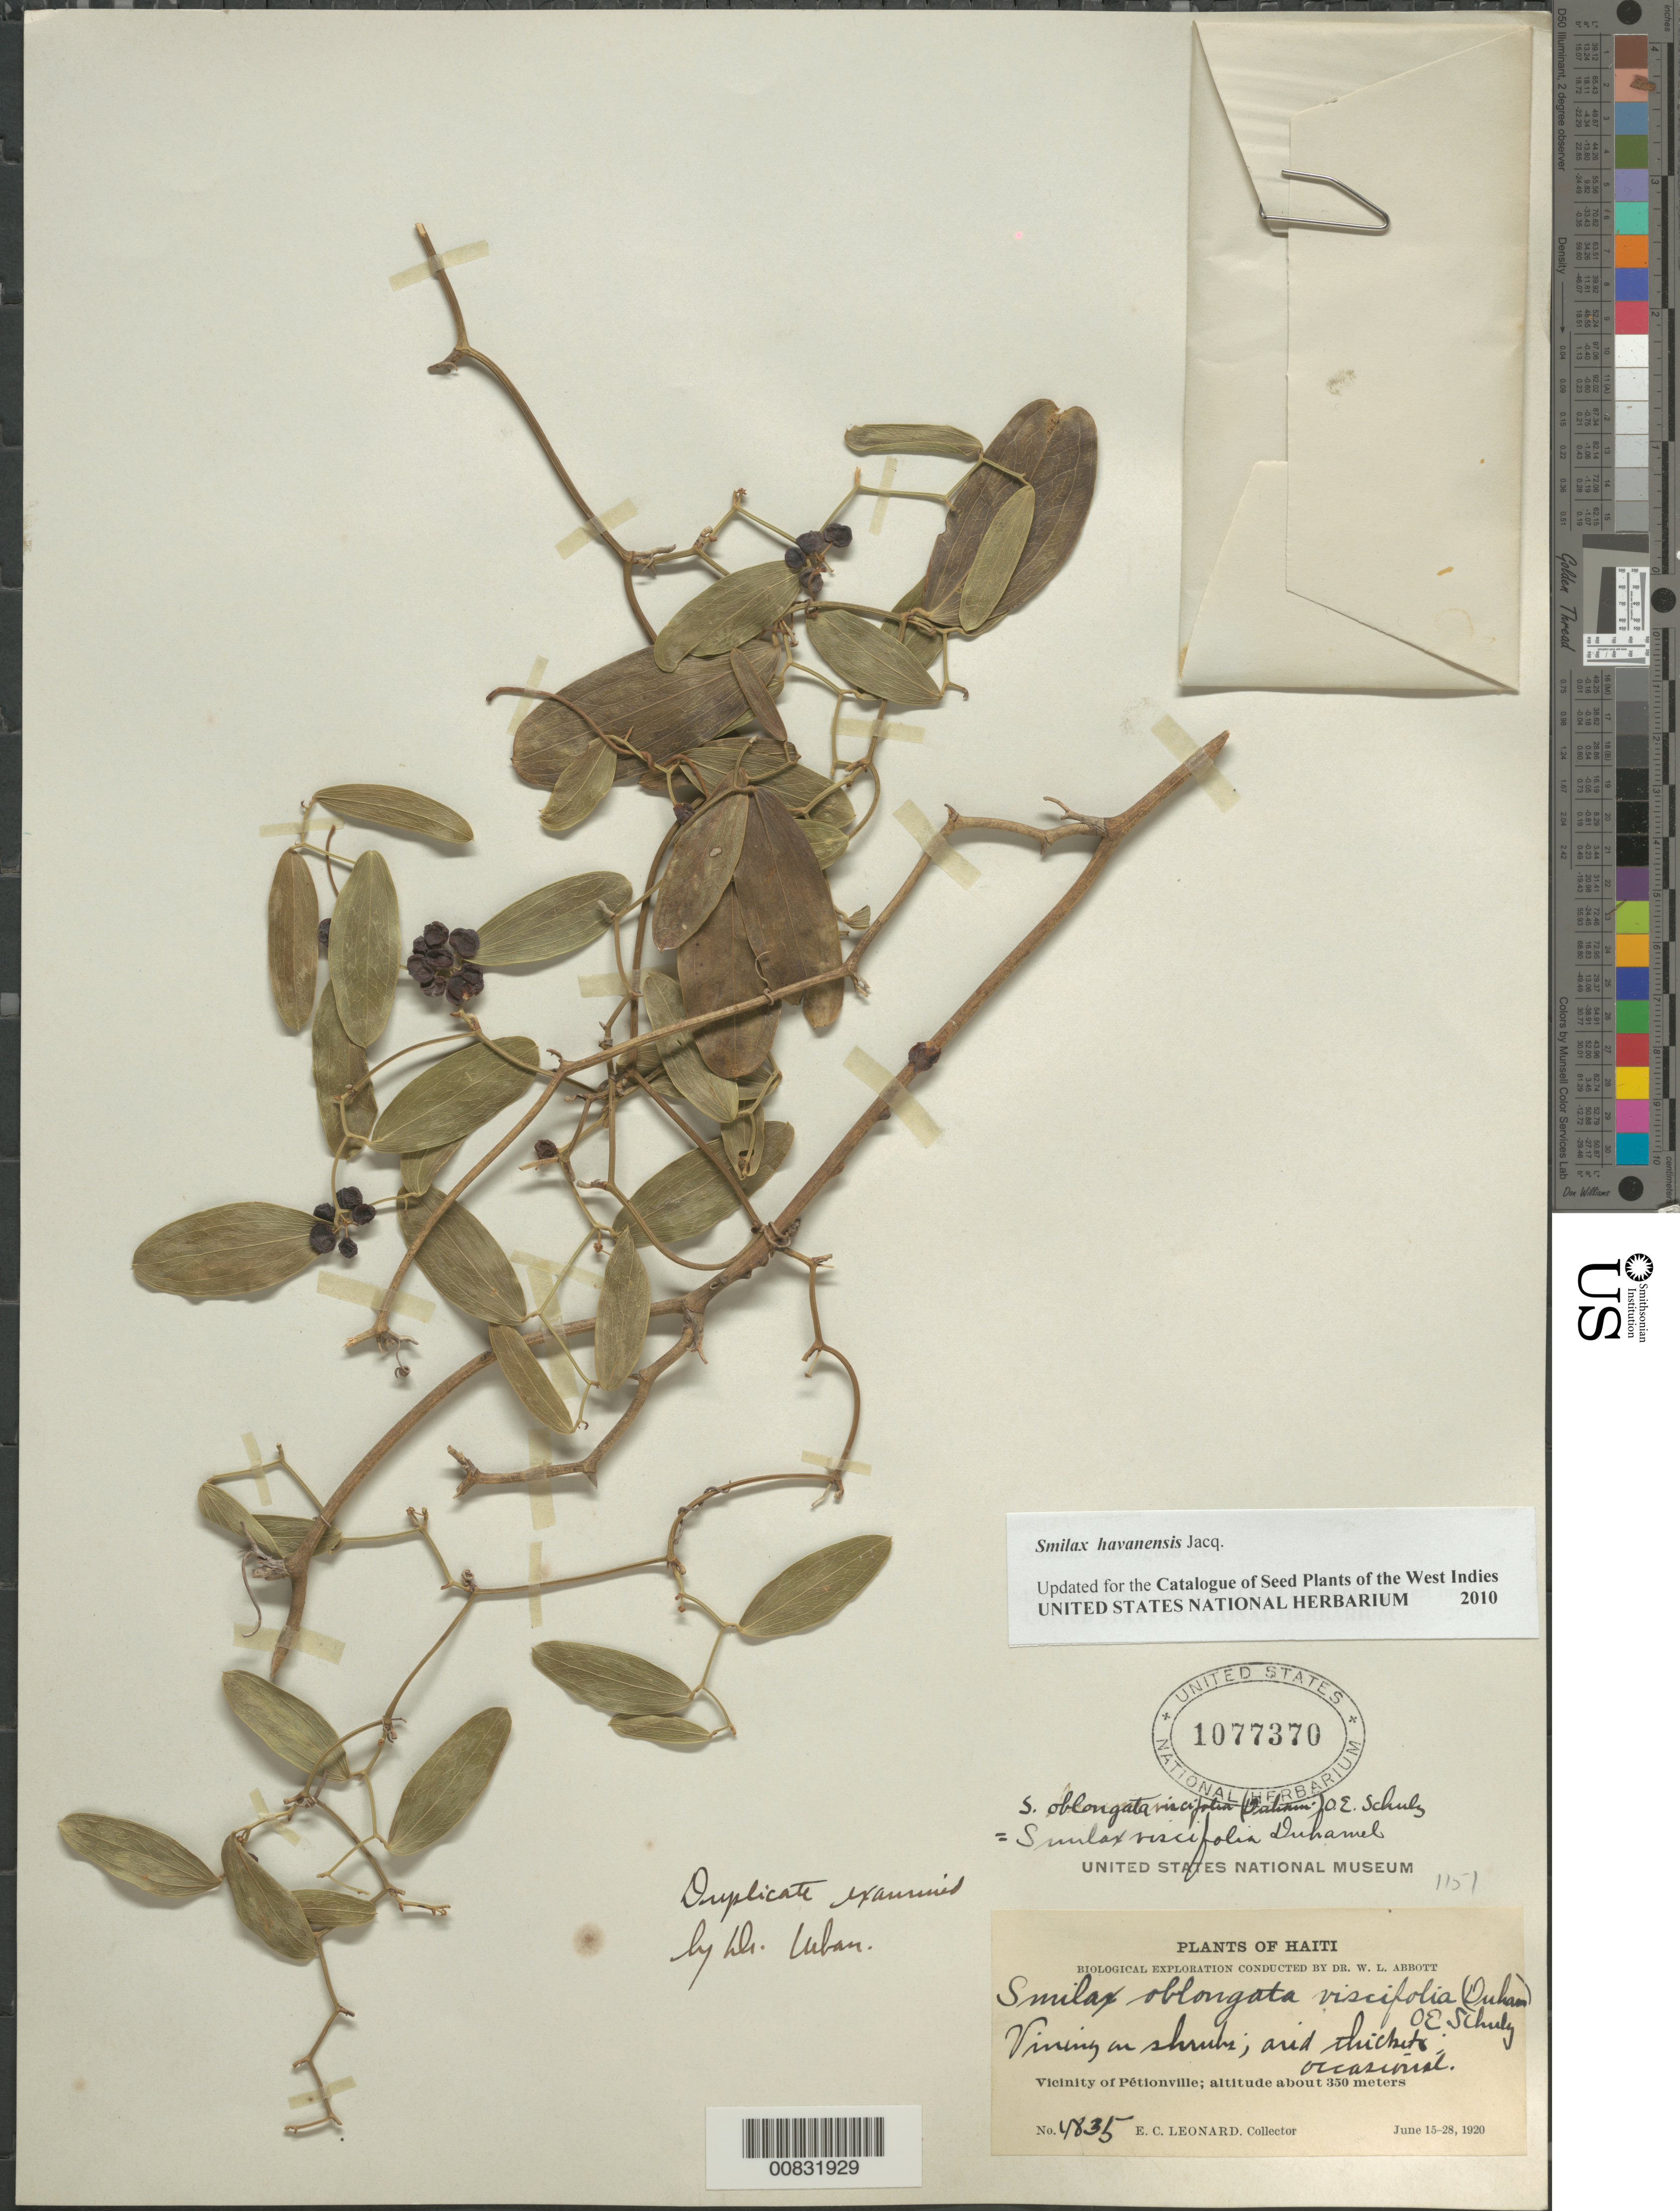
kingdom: Plantae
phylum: Tracheophyta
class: Liliopsida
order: Liliales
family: Smilacaceae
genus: Smilax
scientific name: Smilax havanensis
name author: Jacq.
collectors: E. C. Leonard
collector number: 4835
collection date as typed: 15 Jun 1920 to 28 Jun 1920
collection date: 1920-06-15/1920-06-28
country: Haiti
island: Hispaniola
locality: Vicinity of Pétionville.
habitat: Vining on shrubs; arid thickets.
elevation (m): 350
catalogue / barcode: US 1077370